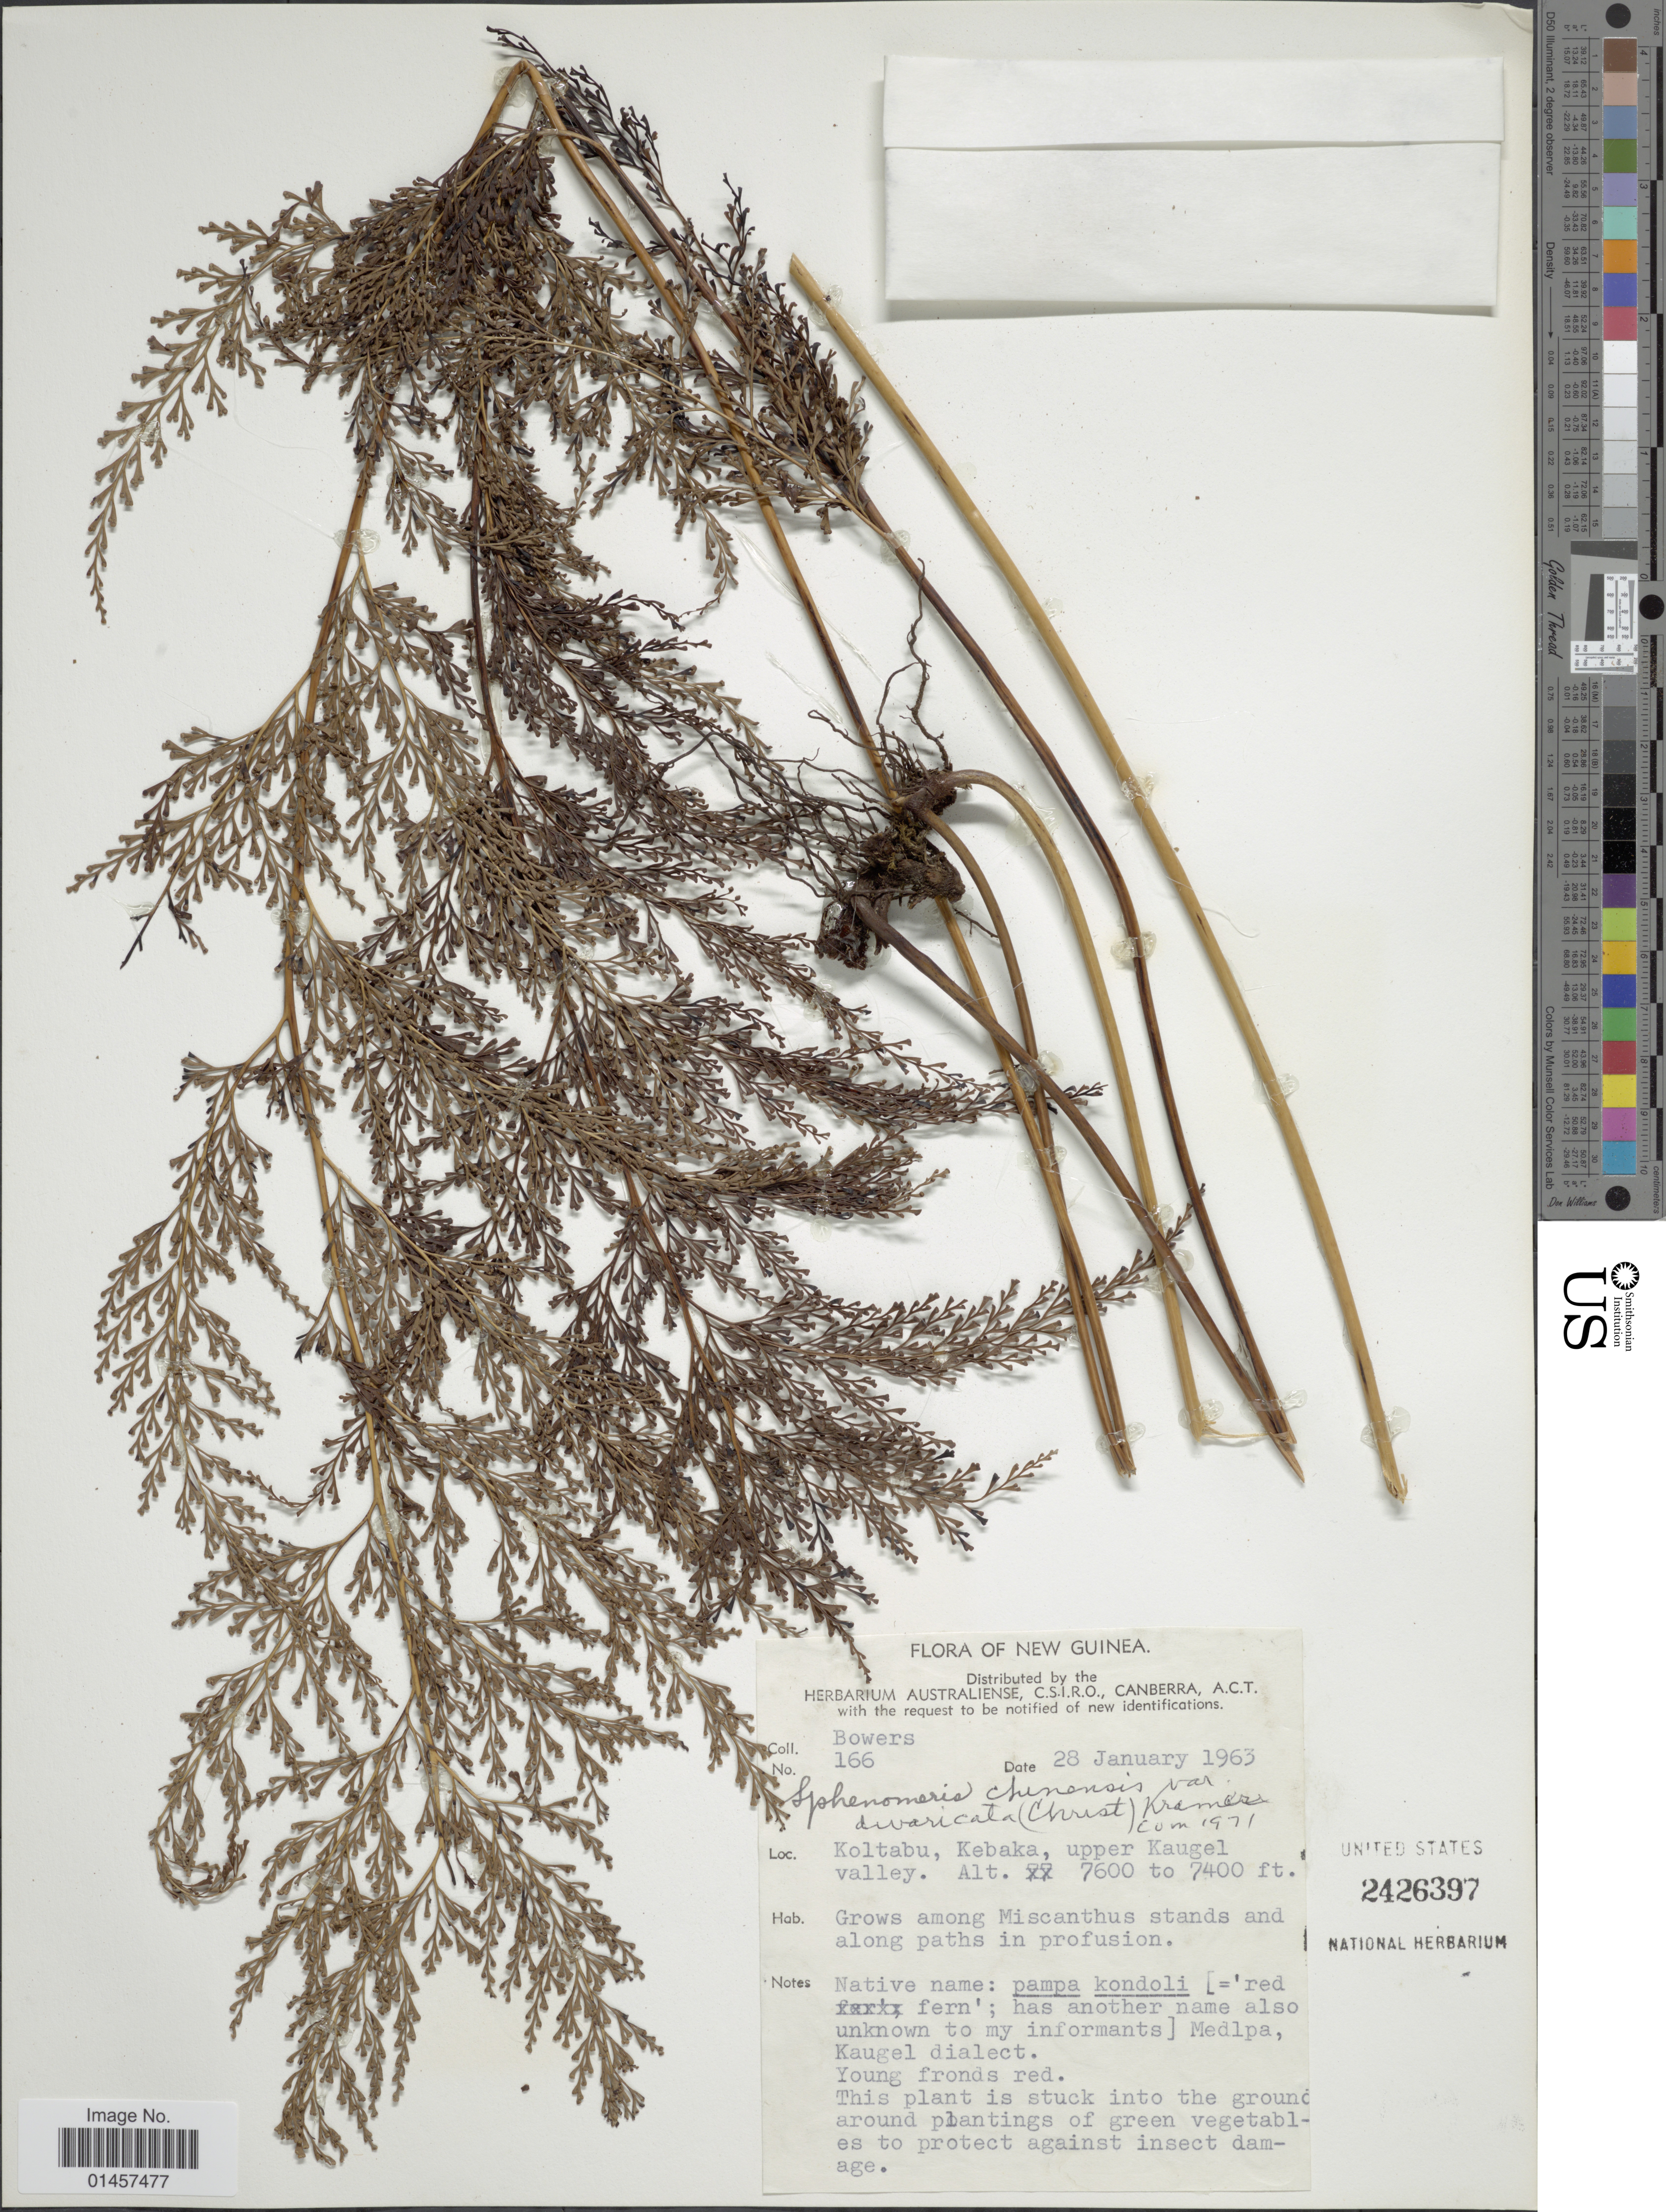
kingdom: Plantae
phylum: Tracheophyta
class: Polypodiopsida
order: Polypodiales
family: Lindsaeaceae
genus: Sphenomeris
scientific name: Sphenomeris chinensis var. divaricata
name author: (Christ) K.U. Kramer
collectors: -. Bowers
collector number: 166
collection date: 1963-01-28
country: Papua New Guinea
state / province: Western Highlands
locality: New Guinea, Koltanu, Kebaka, upper Kaugel valley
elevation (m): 7400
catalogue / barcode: US 2426397